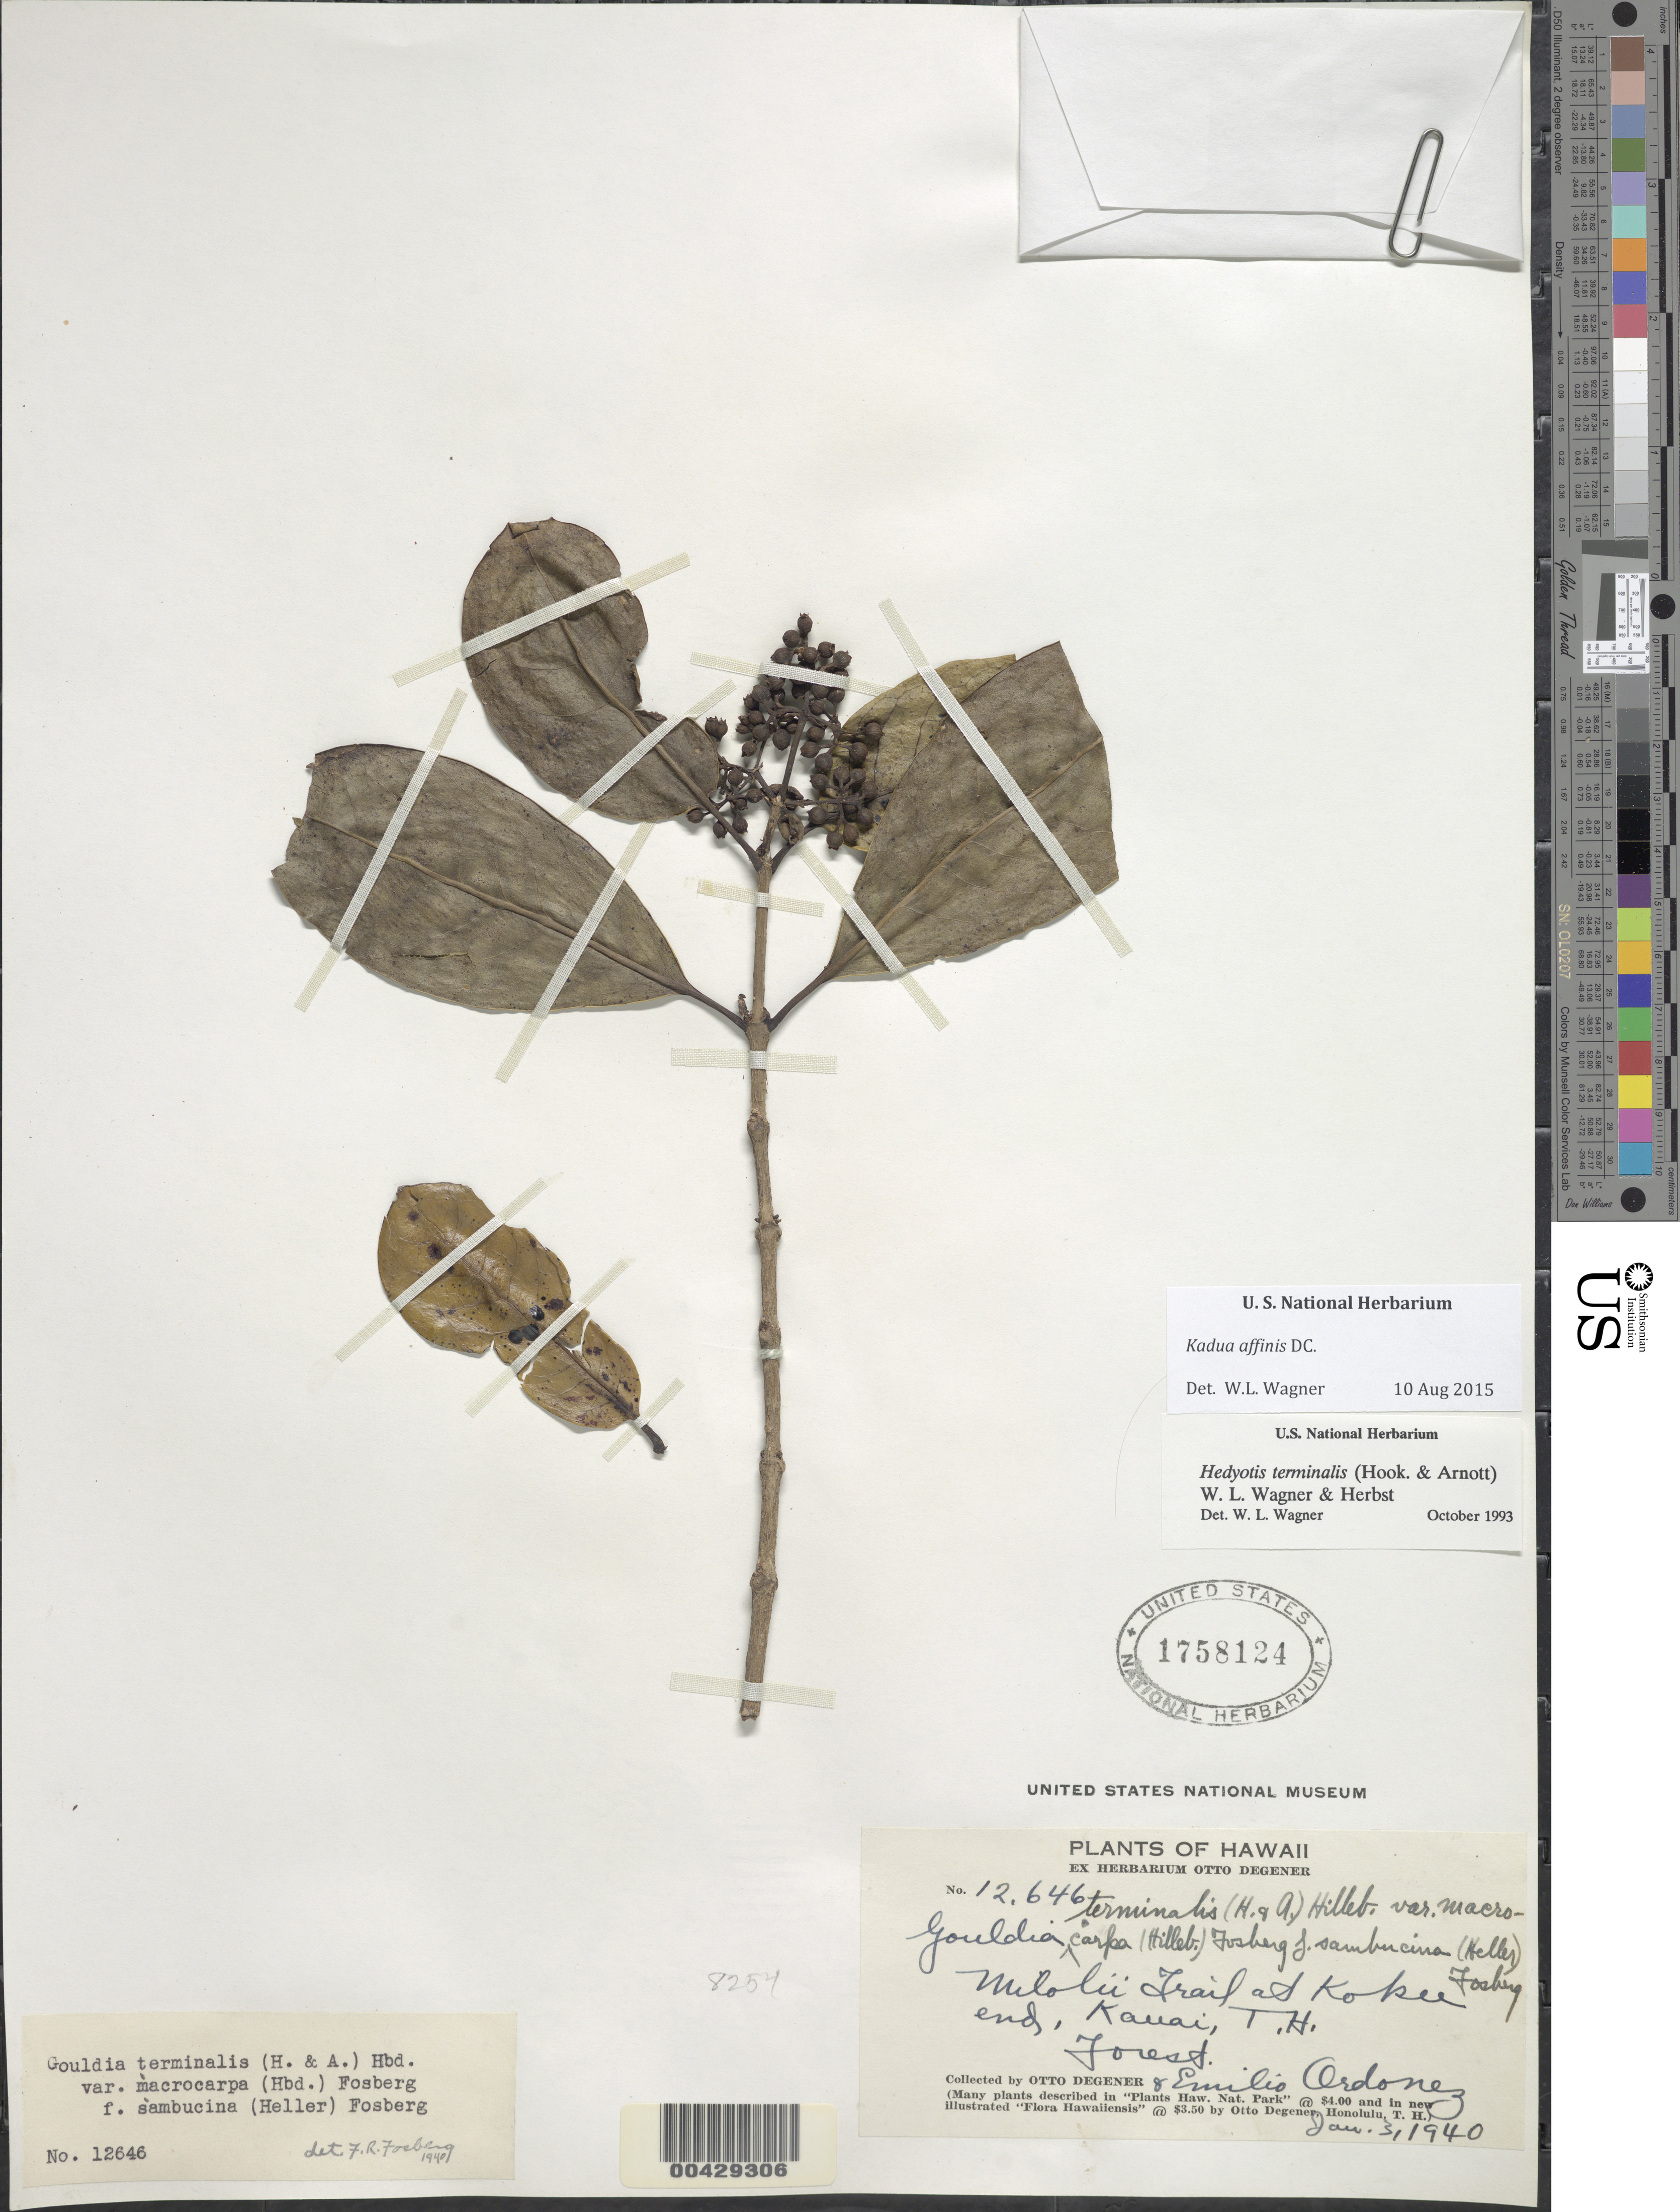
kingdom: Plantae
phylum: Tracheophyta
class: Magnoliopsida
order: Gentianales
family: Rubiaceae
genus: Kadua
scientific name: Kadua affinis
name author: DC.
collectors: O. Degener & E. Ordonez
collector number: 12646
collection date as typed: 3 Jan 1940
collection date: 1940-01-03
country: United States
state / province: Hawaii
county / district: Kauai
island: Kaua'i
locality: Milolii Trail at Kokee end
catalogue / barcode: US 1758124